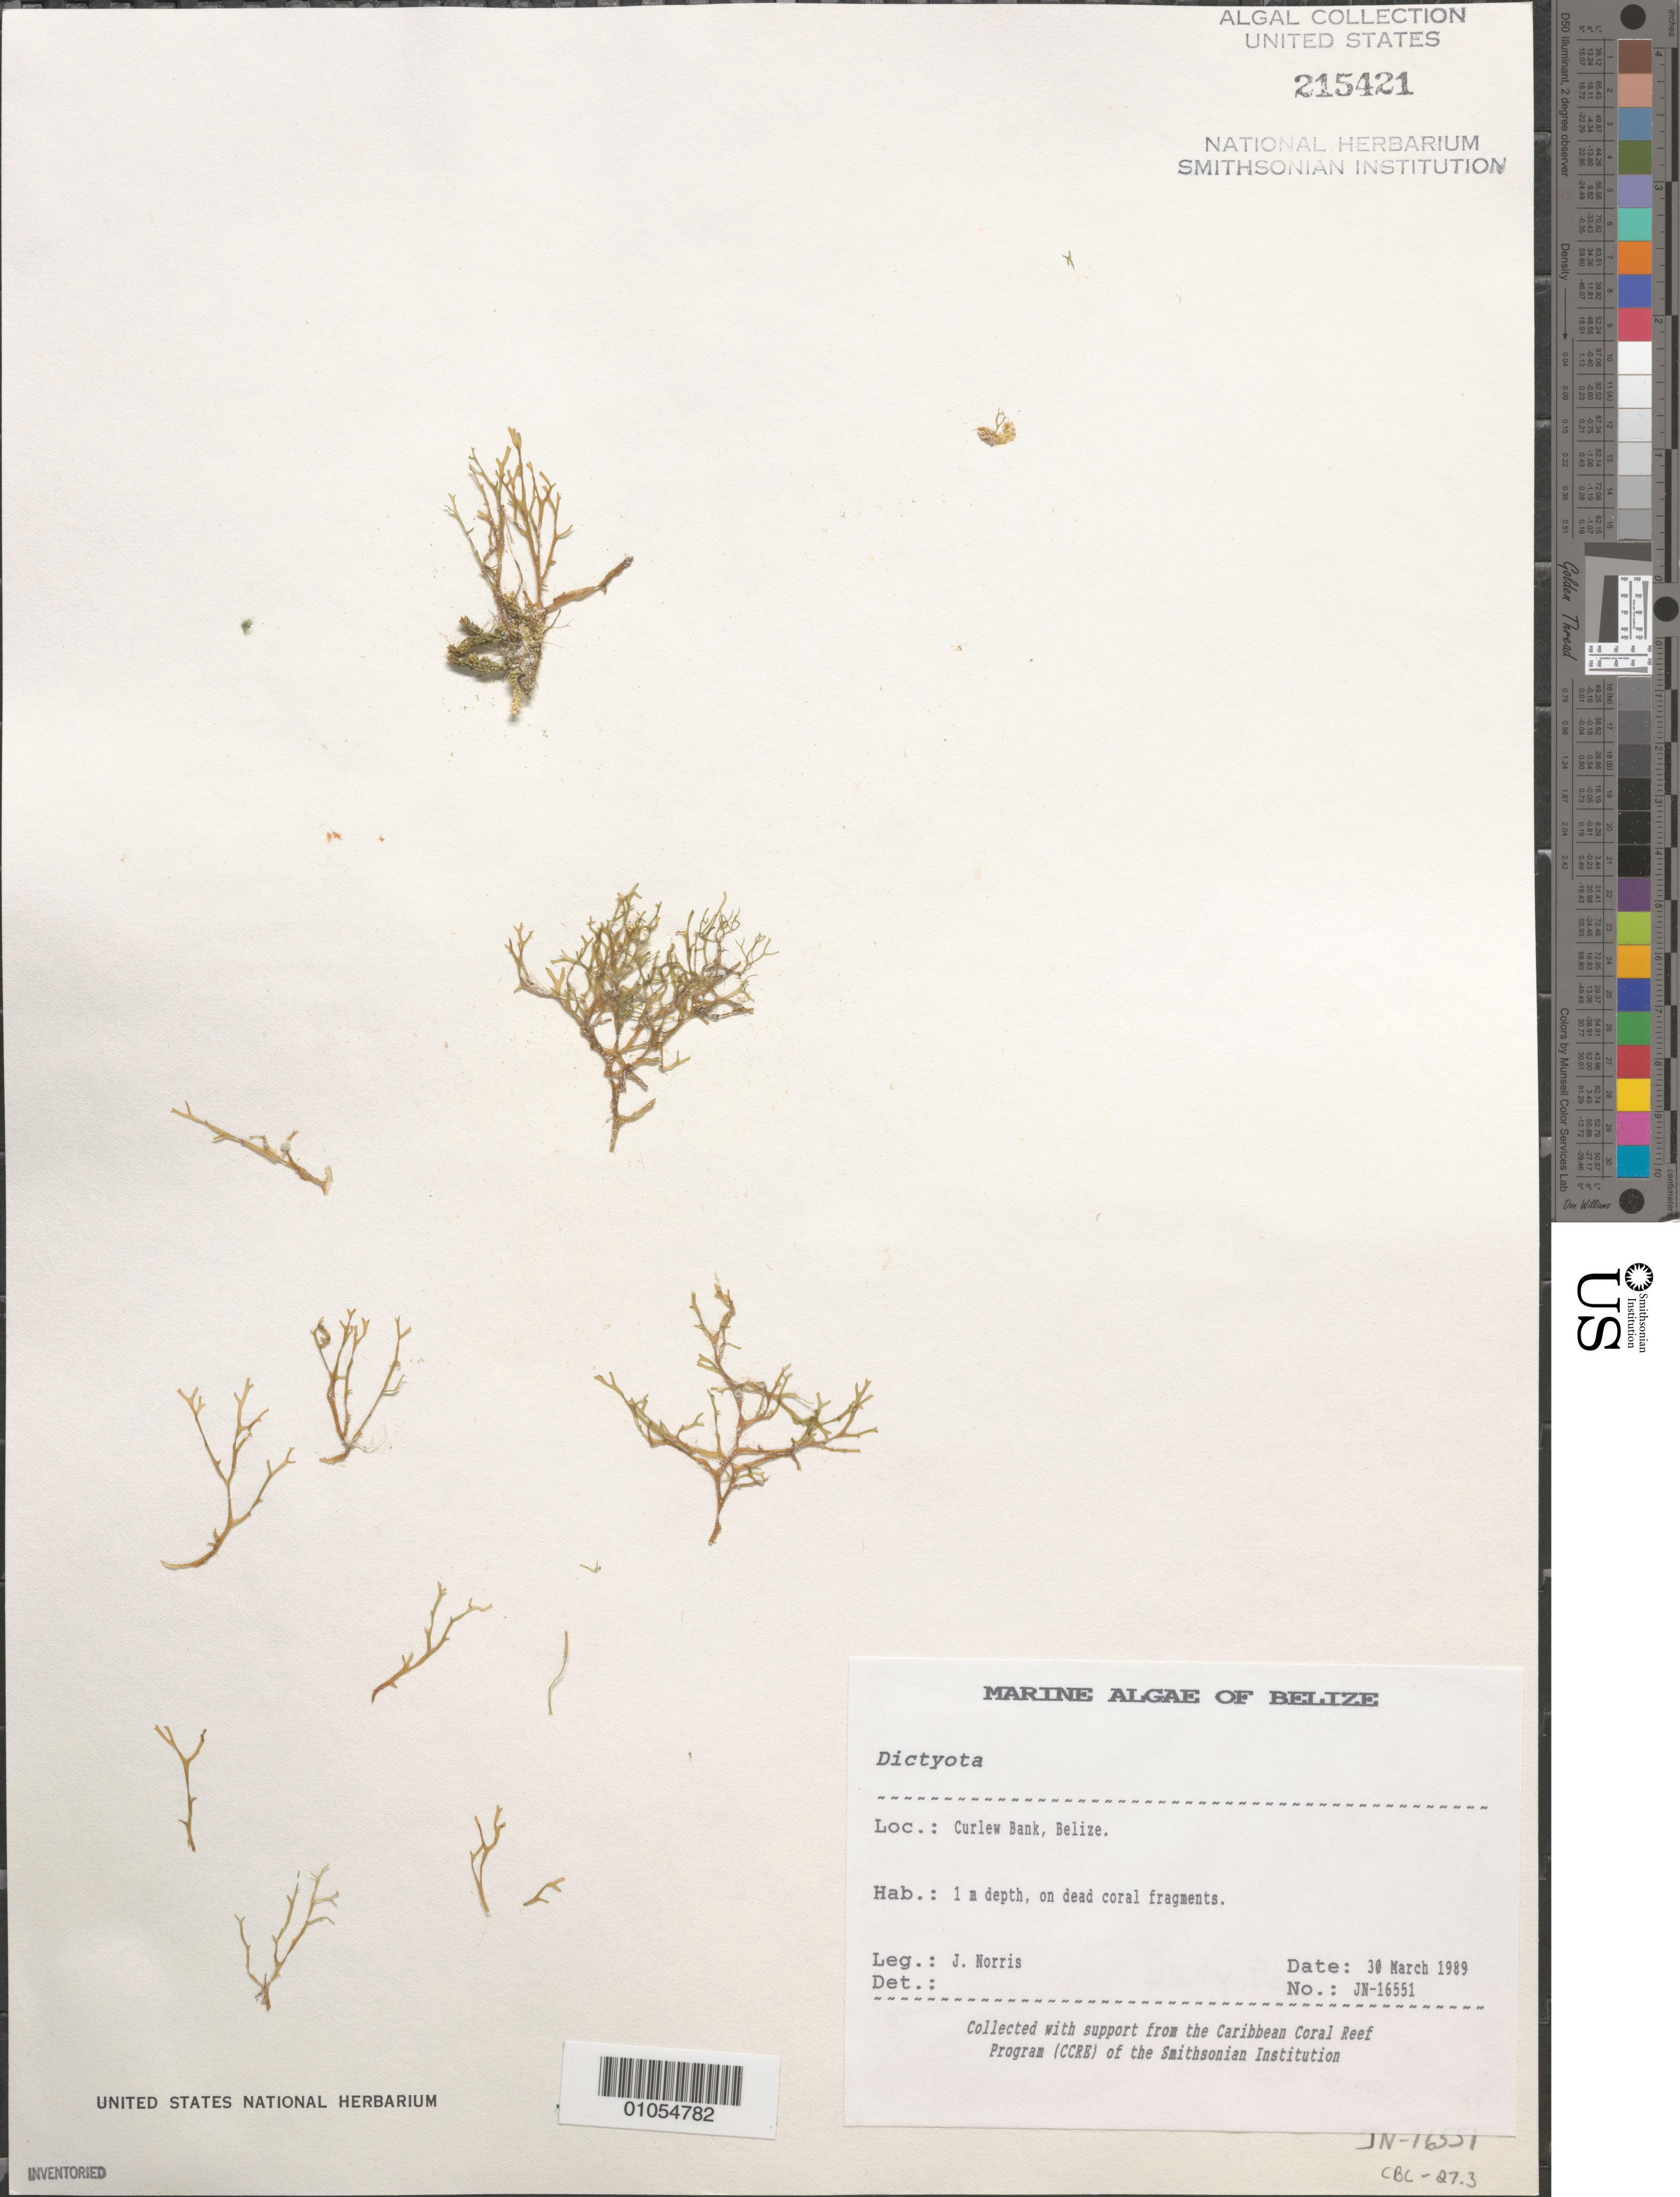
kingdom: Chromista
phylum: Ochrophyta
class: Phaeophyceae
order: Dictyotales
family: Dictyotaceae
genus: Dictyota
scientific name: Dictyota sp.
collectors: J. N. Norris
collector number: JN-16551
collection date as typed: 30 Mar 1989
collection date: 1989-03-30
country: Belize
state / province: Stann Creek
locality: Curlew Bank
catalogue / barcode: US 215421